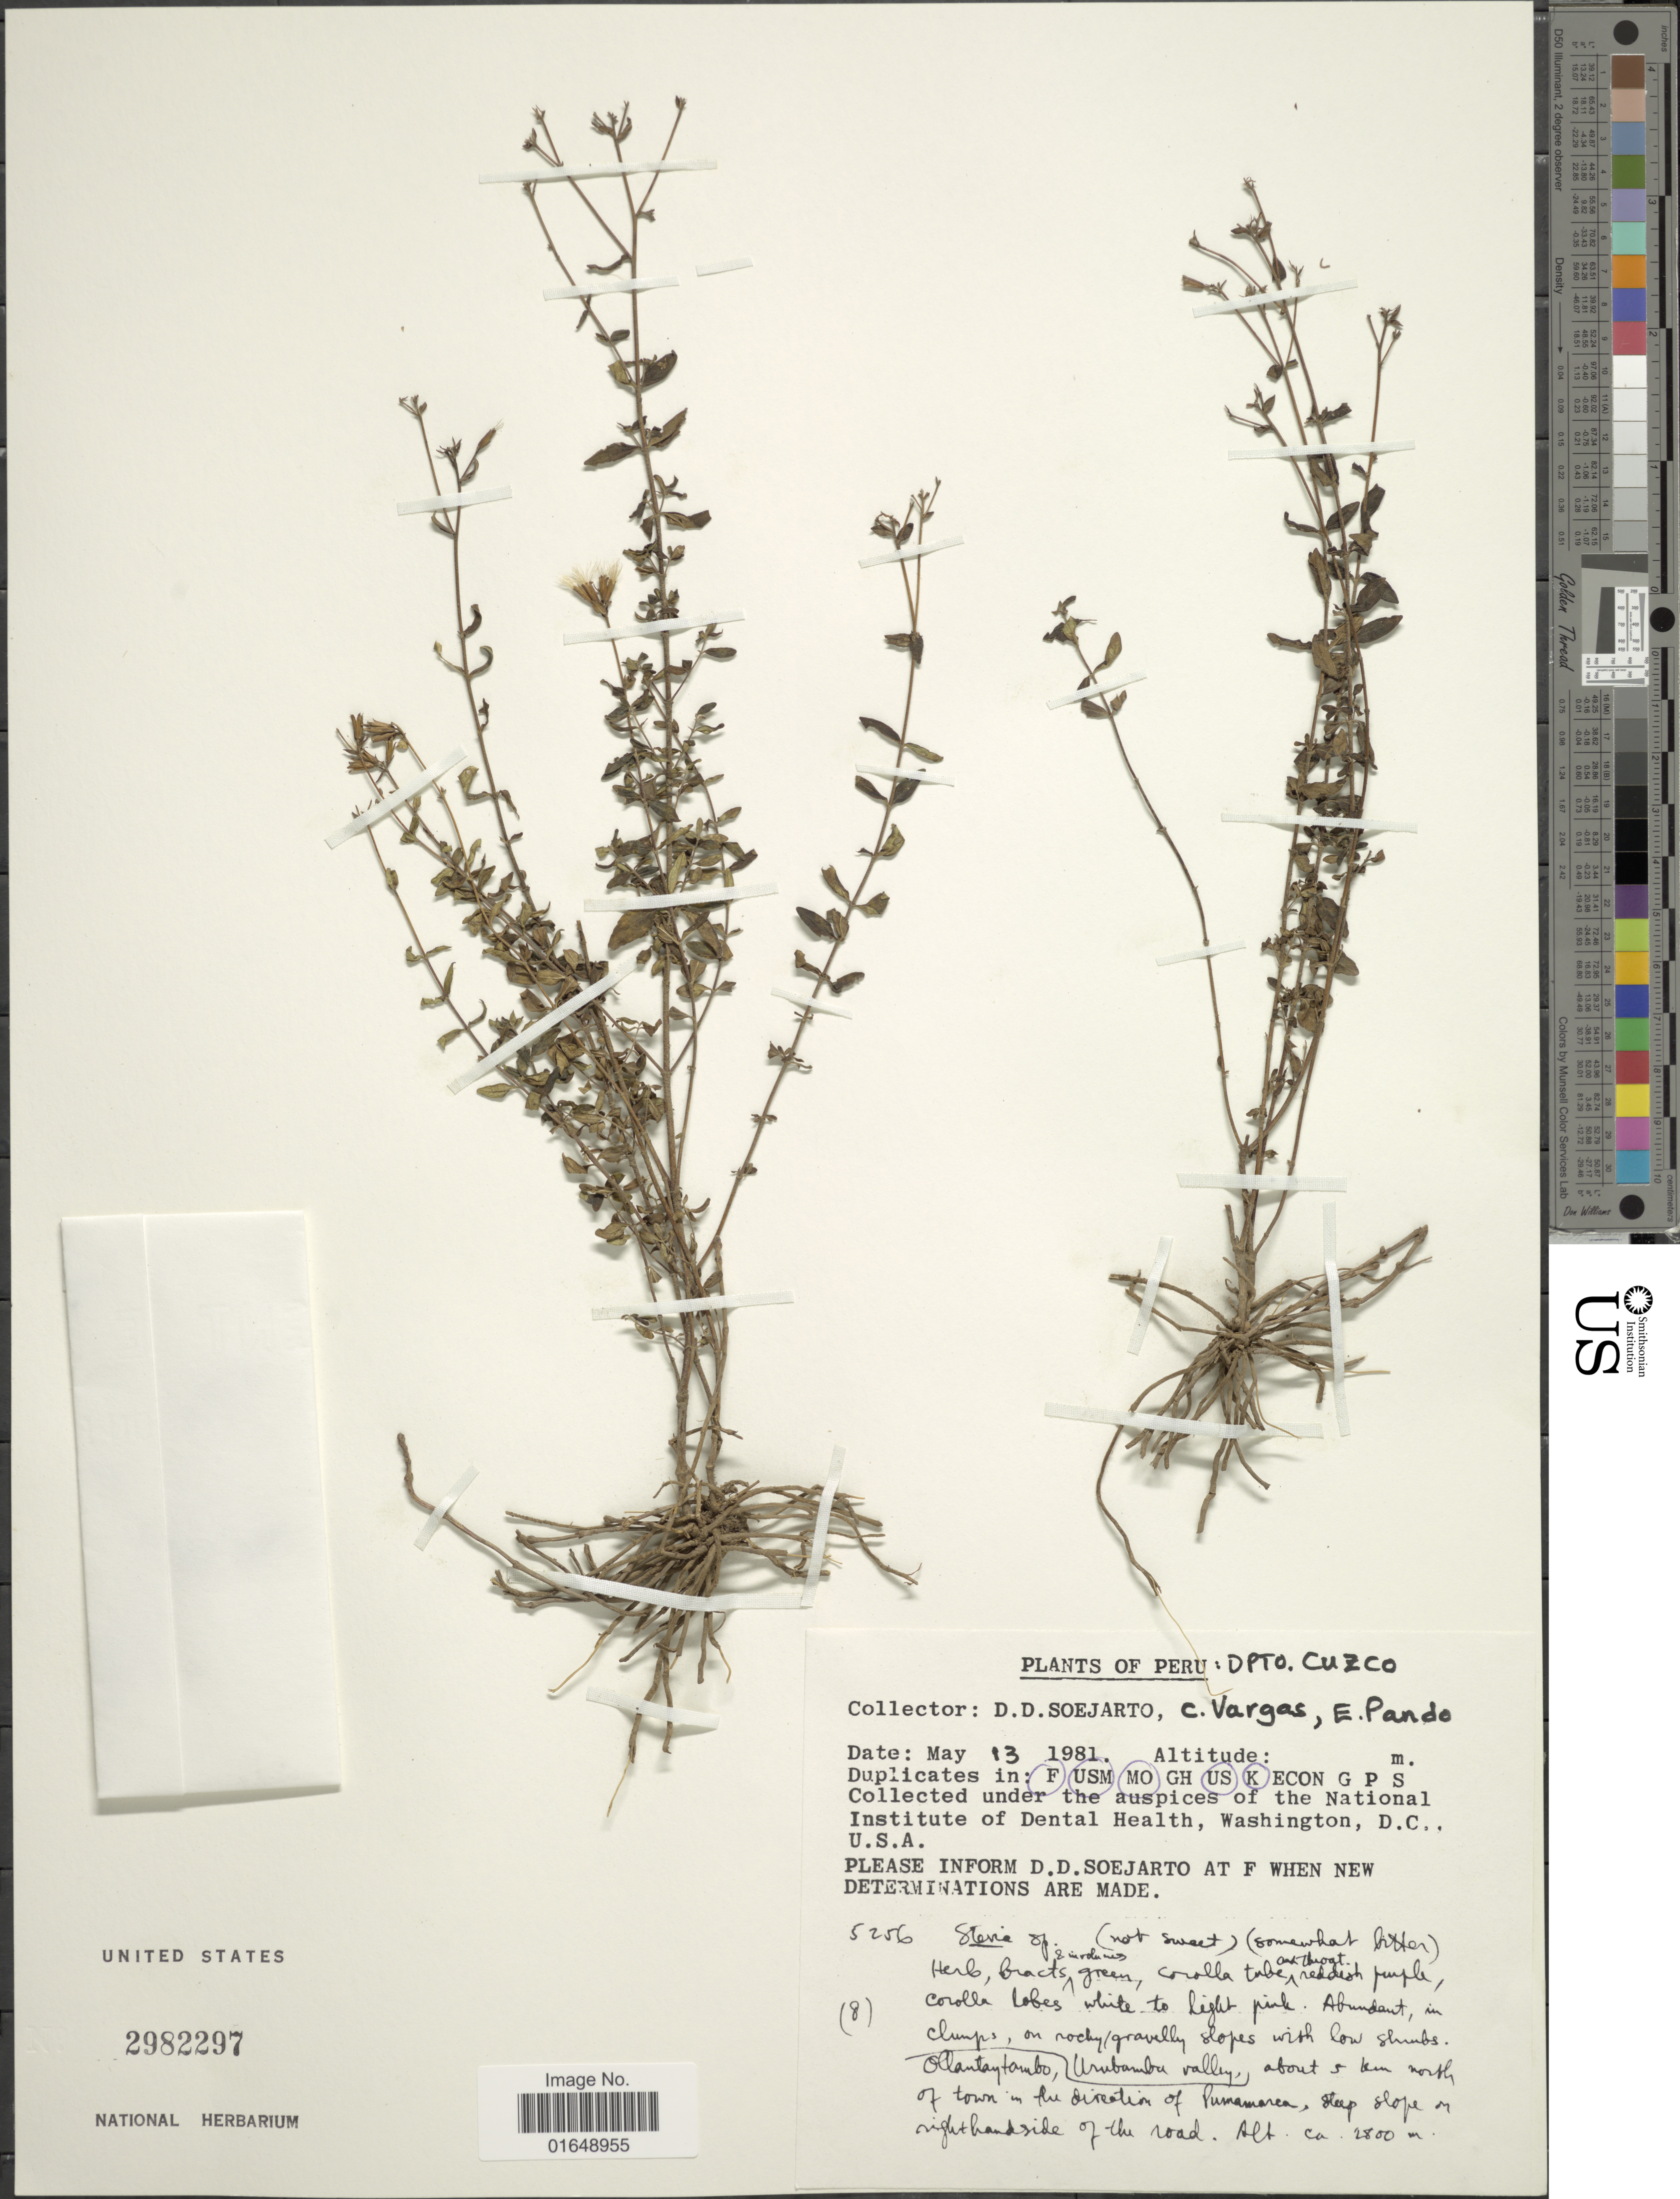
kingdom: Plantae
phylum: Tracheophyta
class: Magnoliopsida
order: Asterales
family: Asteraceae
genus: Stevia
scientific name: Stevia sp.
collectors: C. Vargas & E. Pando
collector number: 5256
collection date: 1981-05-13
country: Peru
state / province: Cusco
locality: Ollantaytambo, Urubamba valley, about 5 km. north of town in the direction of Pumamarca, steep slope on right hand side of the road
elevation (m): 2800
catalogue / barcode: US 2982297